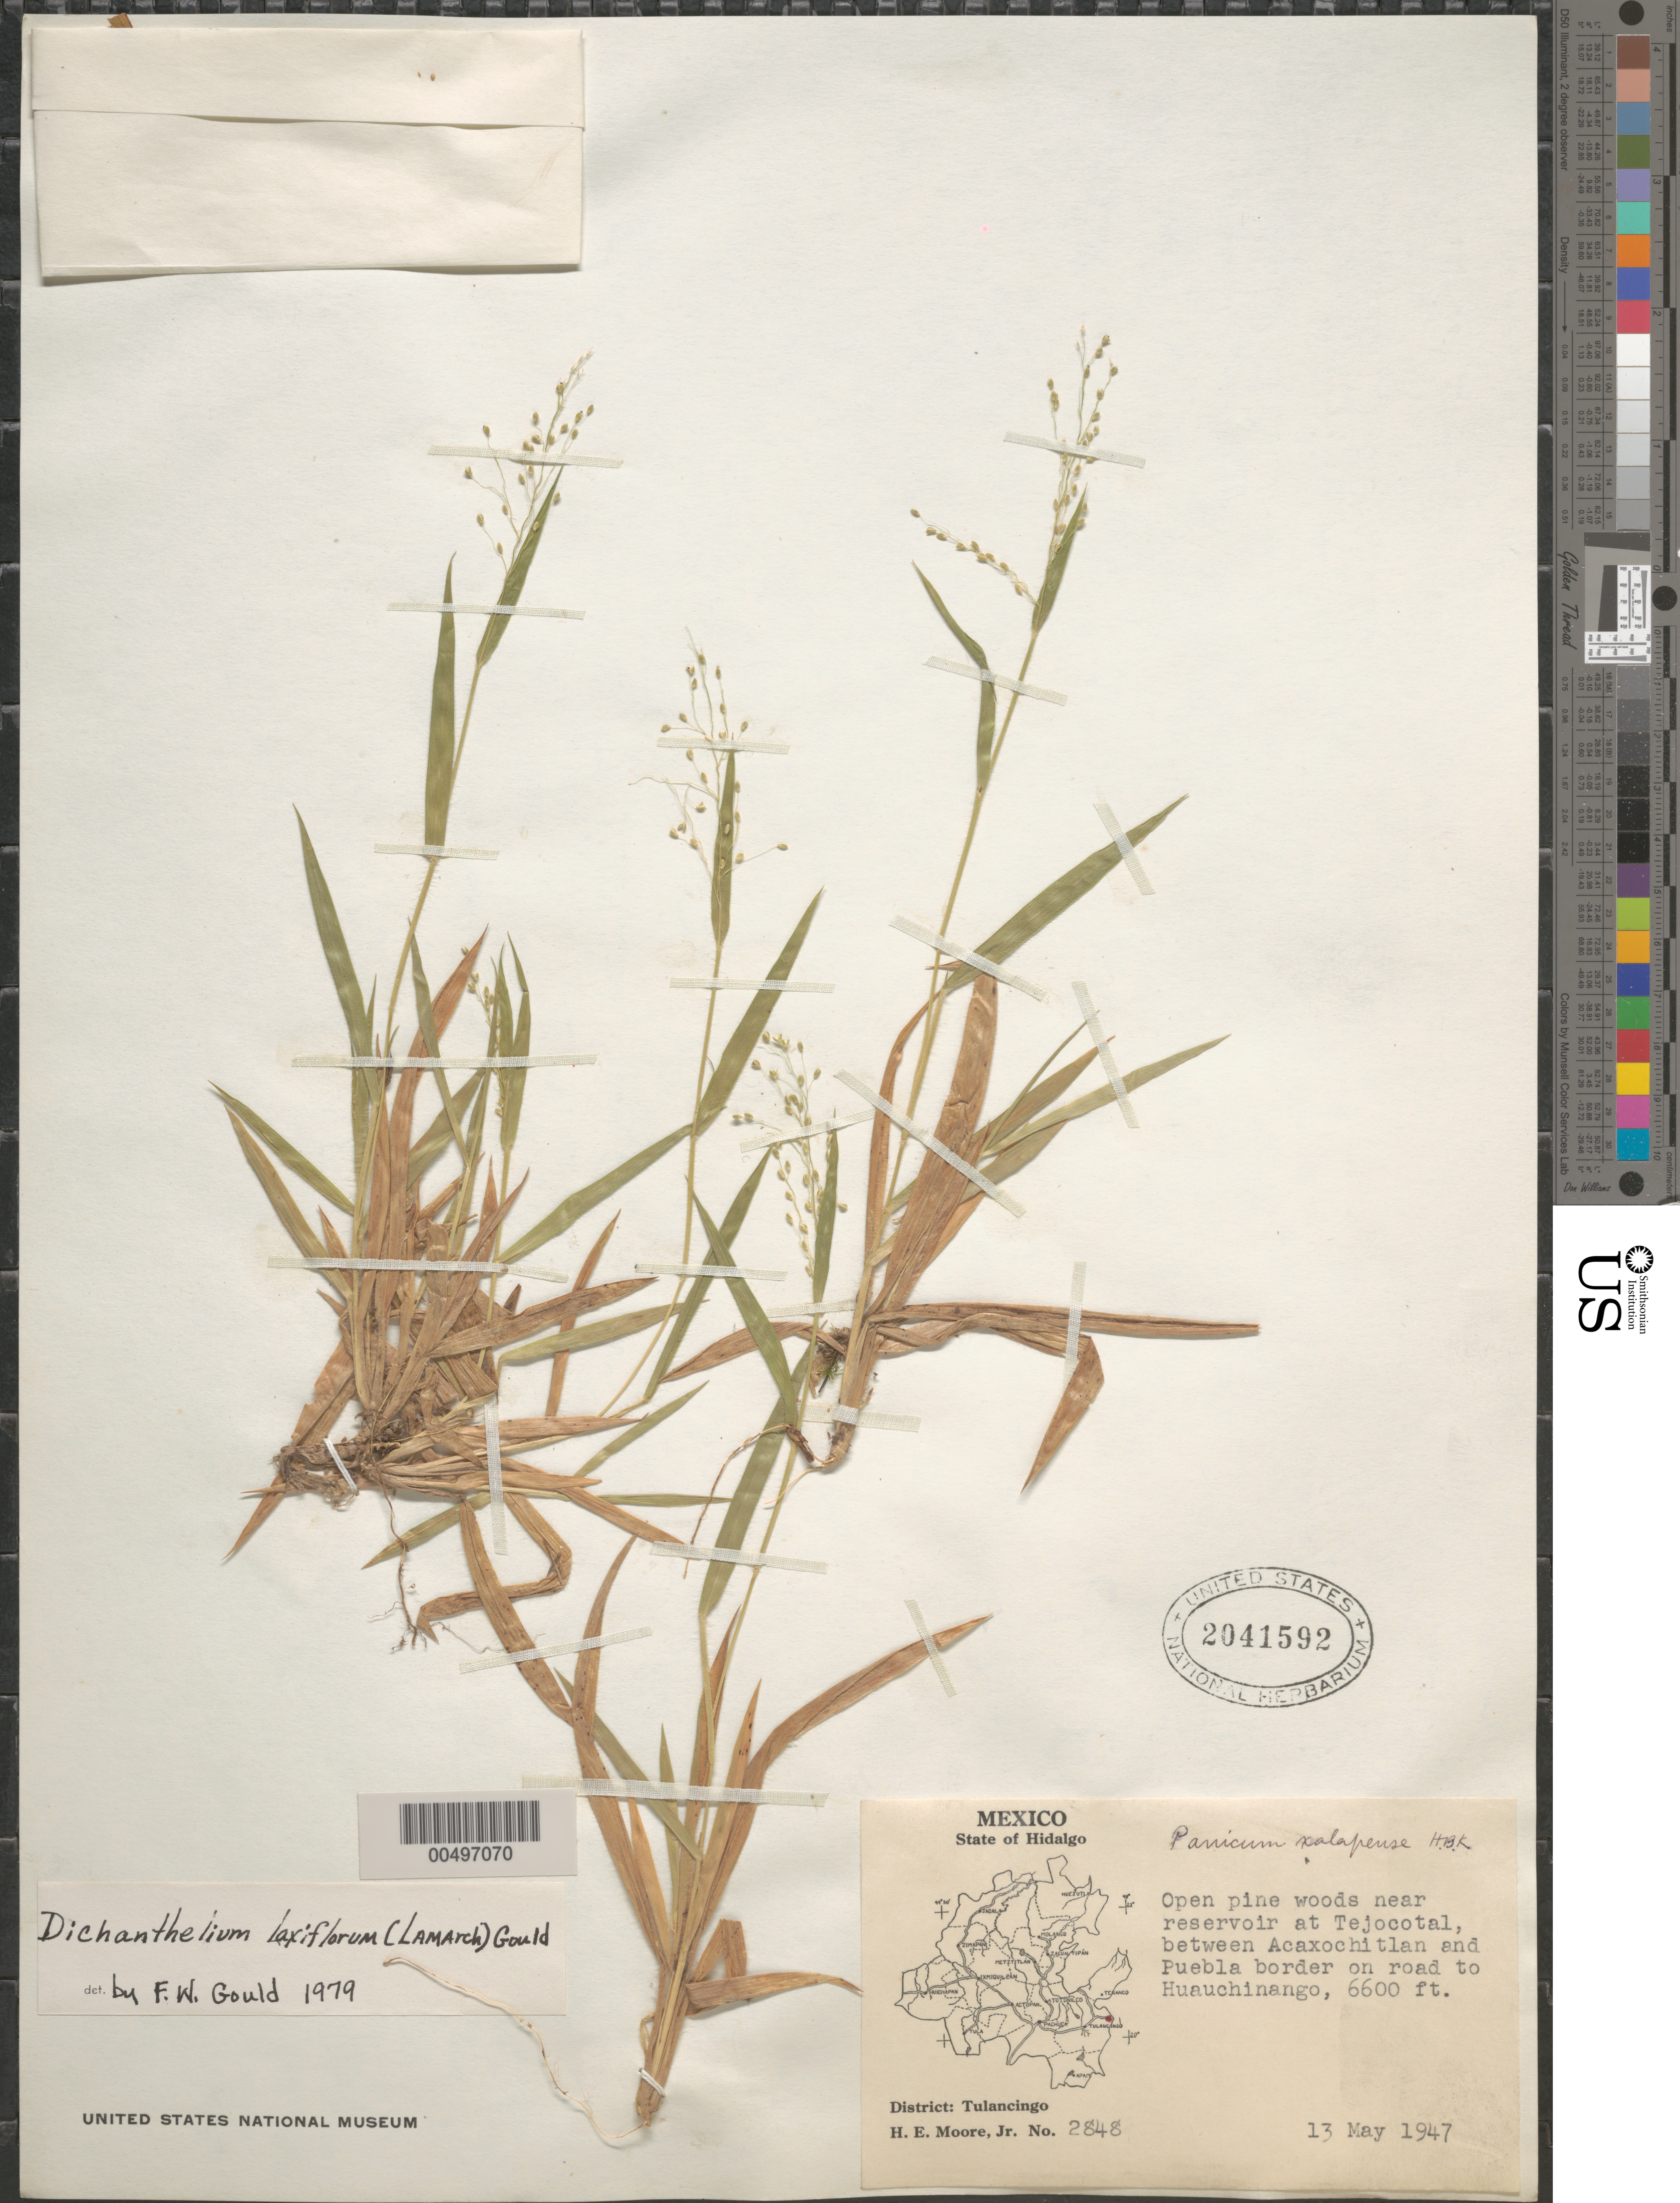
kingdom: Plantae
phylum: Tracheophyta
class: Liliopsida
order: Poales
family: Poaceae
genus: Dichanthelium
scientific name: Dichanthelium laxiflorum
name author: (Lam.) Gould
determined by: Gould, F. W.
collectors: H. E. Moore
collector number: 2848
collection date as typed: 13 May 1947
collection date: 1947-05-13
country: Mexico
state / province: Hidalgo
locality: Near reservoir at Tejocotal, between Acaxochitlan & Puebla border on rd to Huauchinango, Dist: Tulancingo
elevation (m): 2012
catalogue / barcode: US 2041592